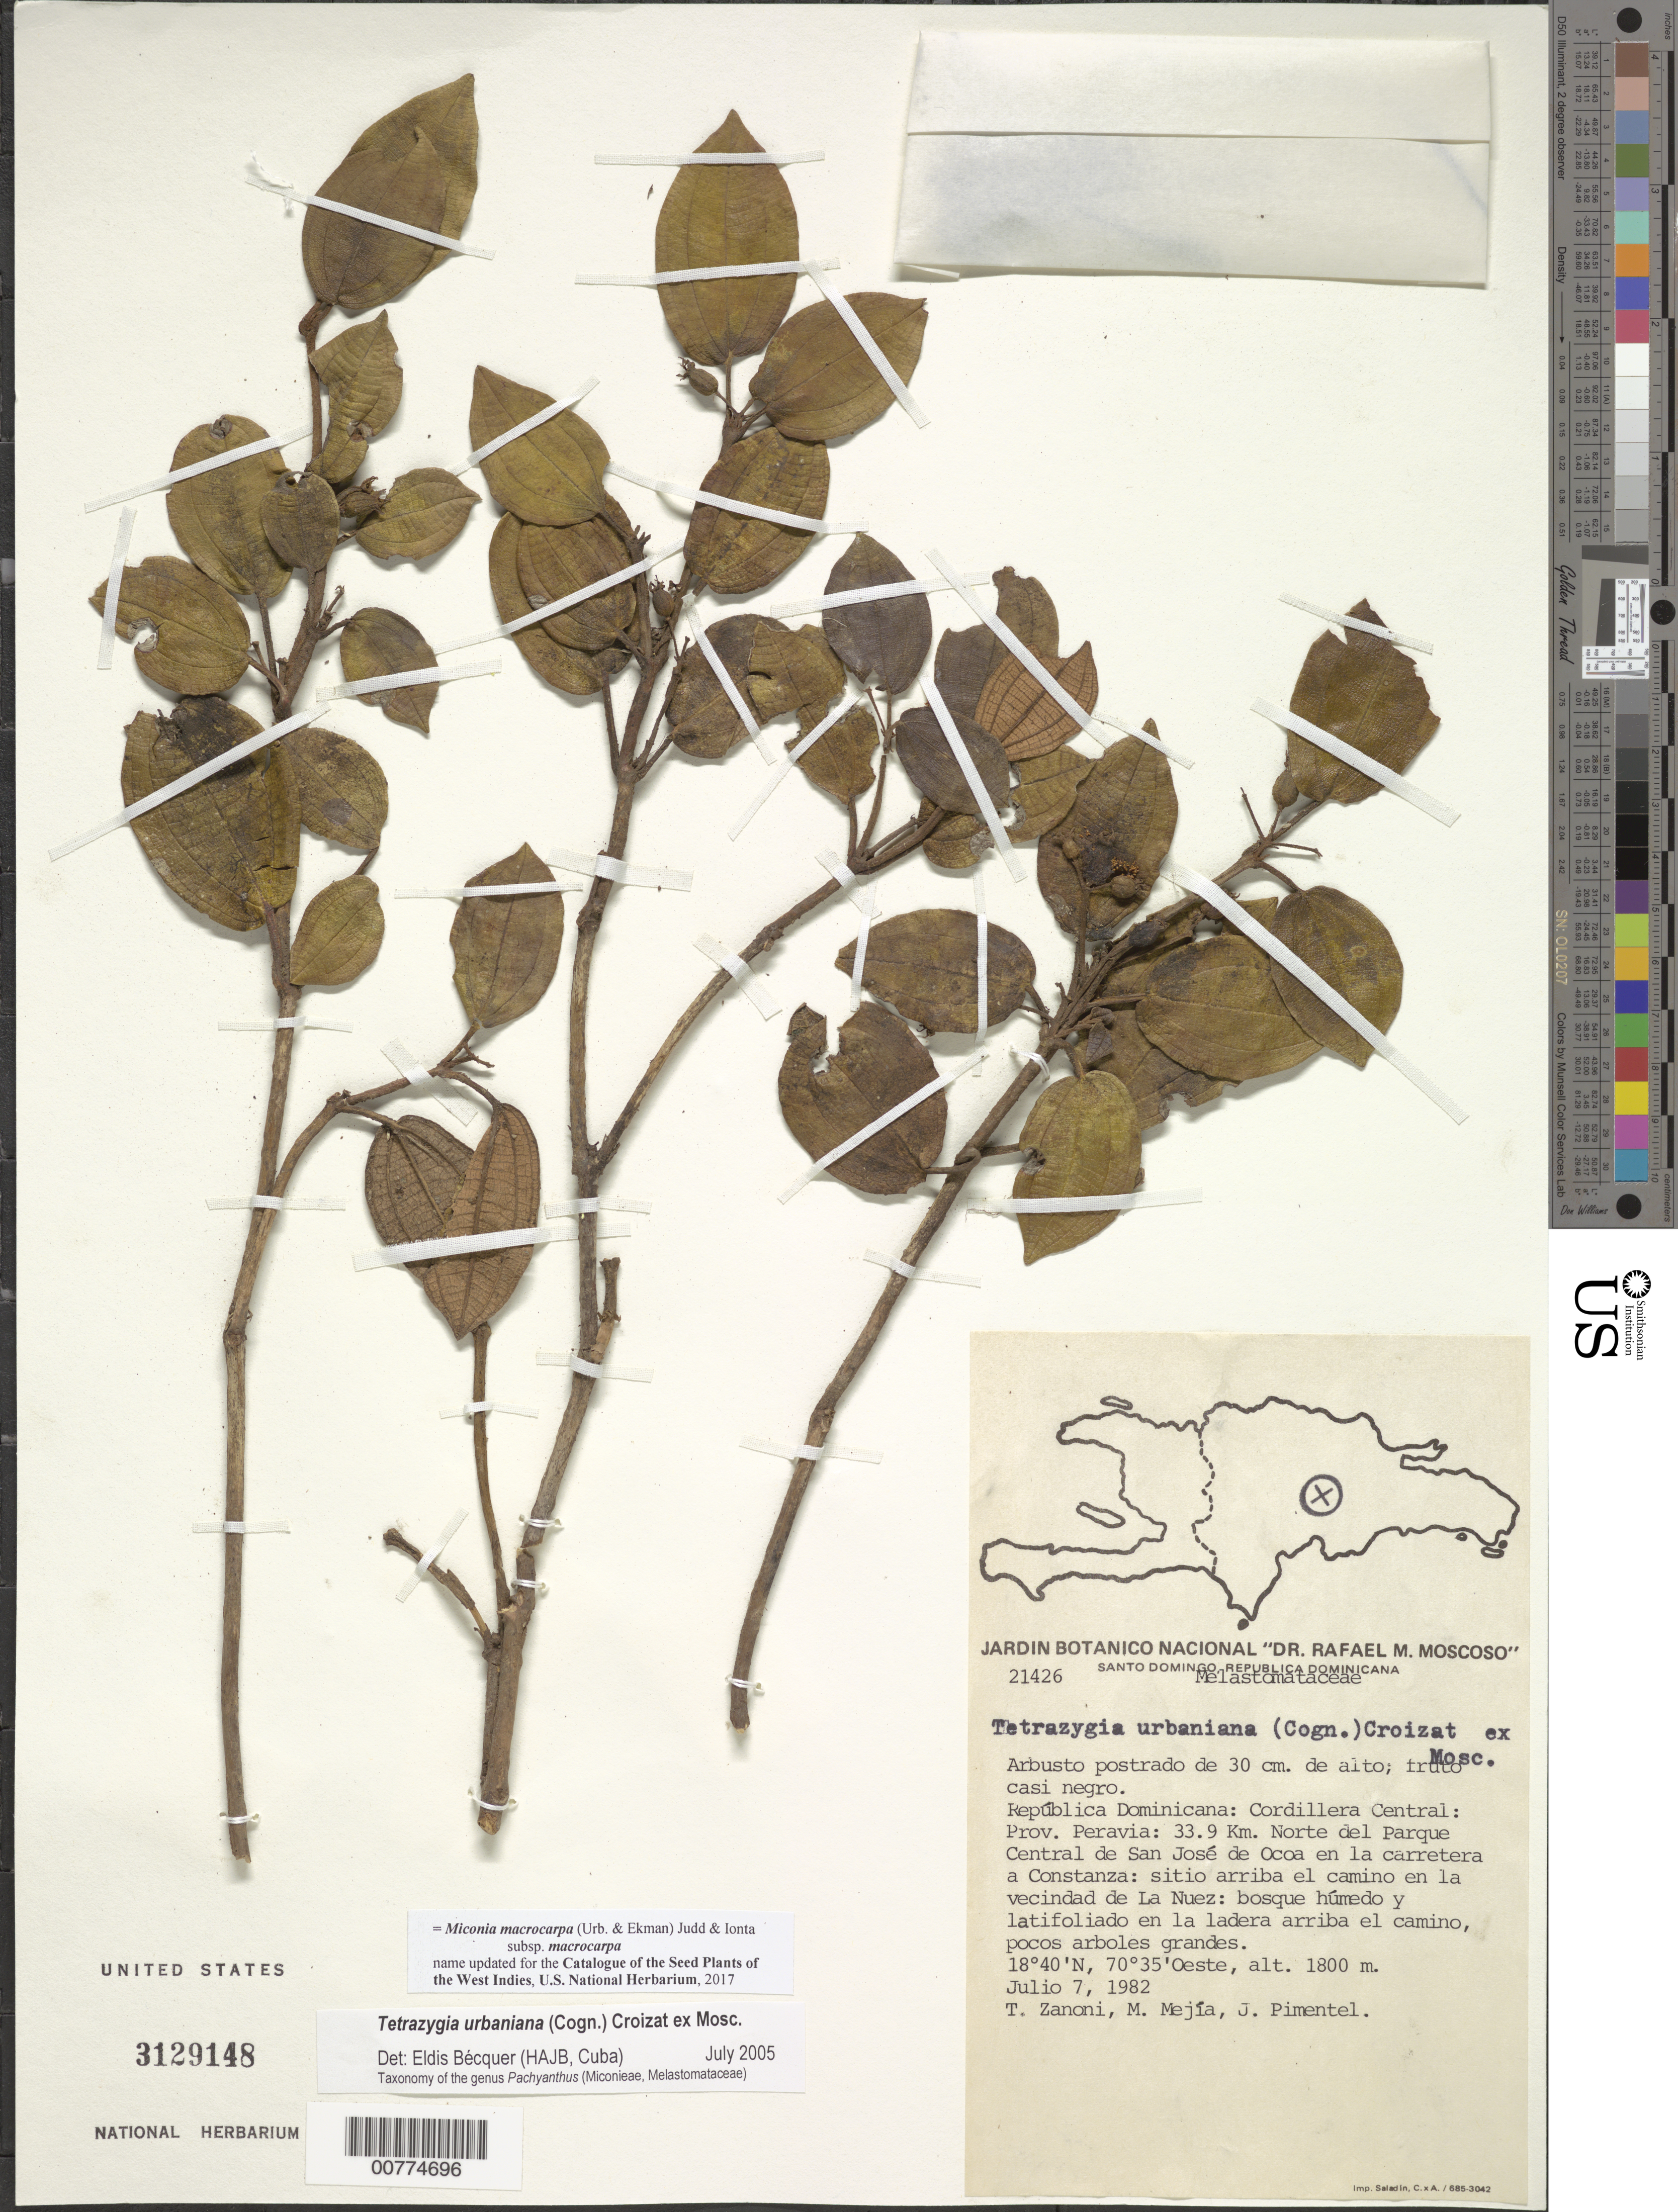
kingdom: Plantae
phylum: Tracheophyta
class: Magnoliopsida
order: Myrtales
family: Melastomataceae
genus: Miconia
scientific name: Miconia macrocarpa subsp. macrocarpa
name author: (Urb. & Ekman) Judd & Ionta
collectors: T. A. Zanoni, M. Mejia & J. Pimentel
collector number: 21426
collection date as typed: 07 Jul 1982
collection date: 1982-07-07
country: Dominican Republic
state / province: Peravia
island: Hispaniola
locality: Cordillera Central, 33.9 km N of Parque Central de San José de Ocoa en road to Constanza, road in the La Nuez vicinity.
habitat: Broadleaf and humid forest, in the upper road hillside, few big trees.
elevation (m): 1800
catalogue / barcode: US 3129148